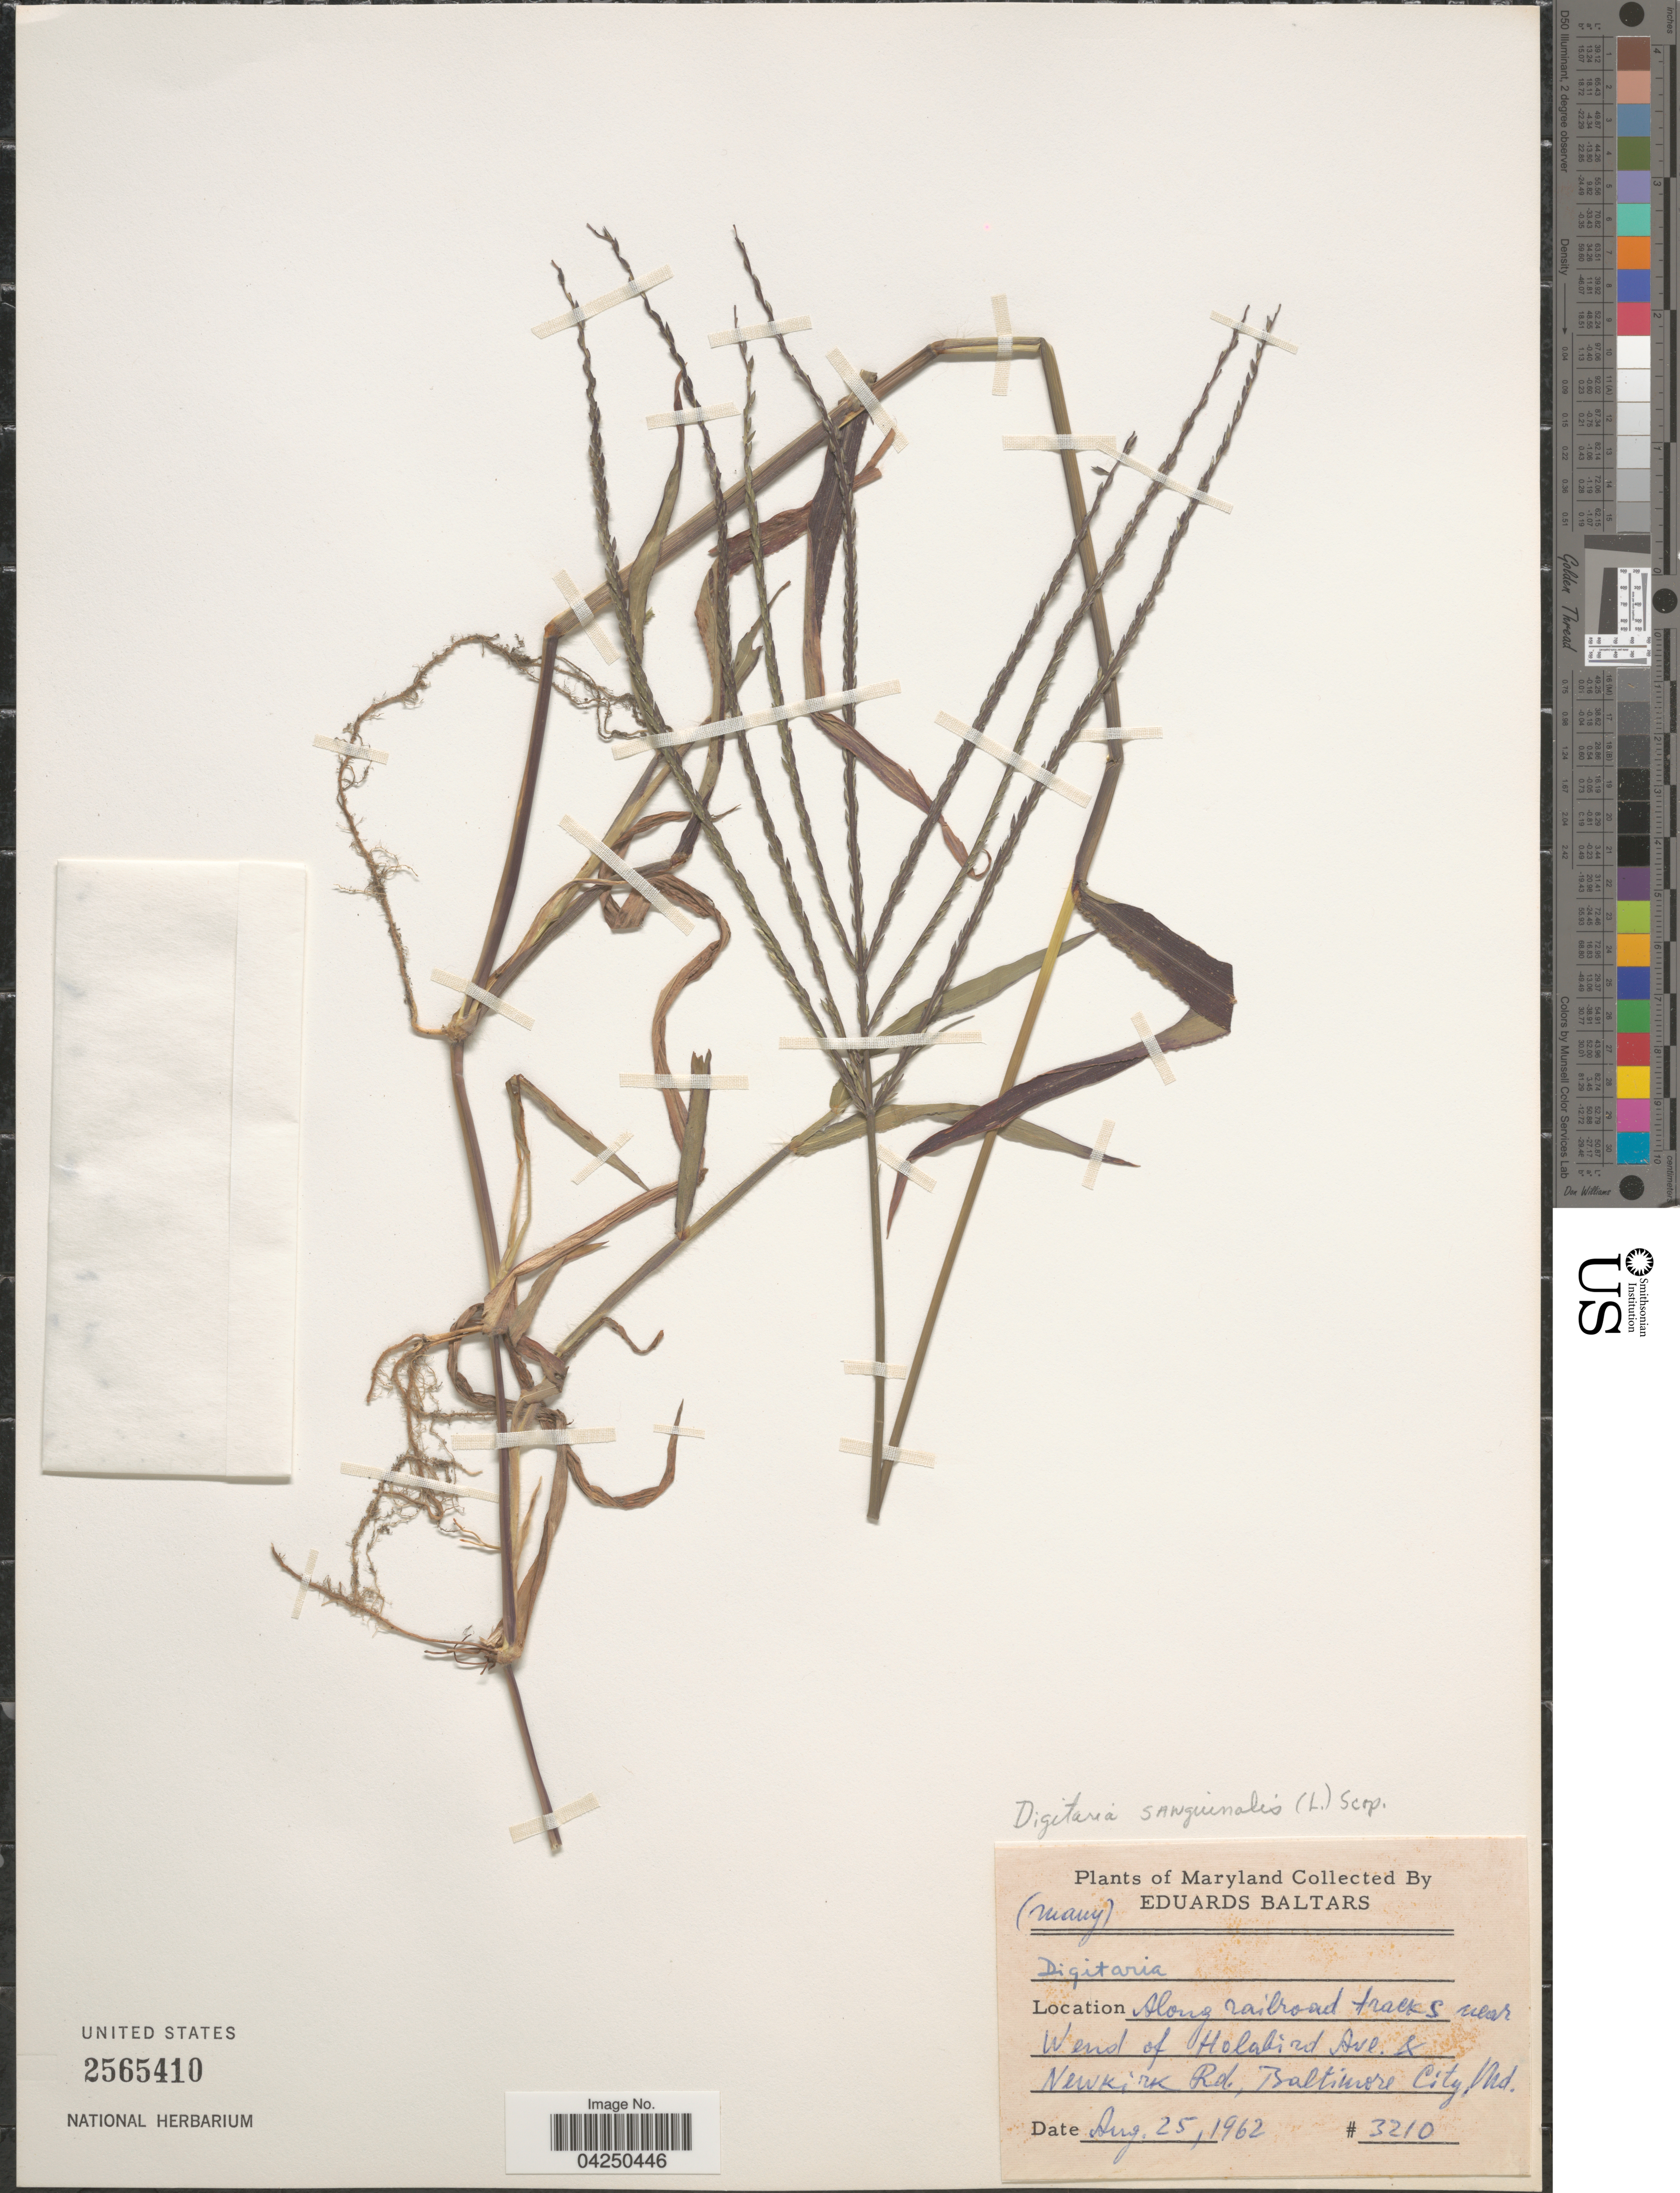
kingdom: Plantae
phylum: Tracheophyta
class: Liliopsida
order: Poales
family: Poaceae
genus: Digitaria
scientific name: Digitaria sp.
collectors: E. Baltars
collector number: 3210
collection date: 1962-08-25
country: United States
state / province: Maryland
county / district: City of Baltimore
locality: Along railroad tracks near W end of Holabird Ave. & Newkirk Rd., Baltimore City.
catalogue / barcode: US 2565410